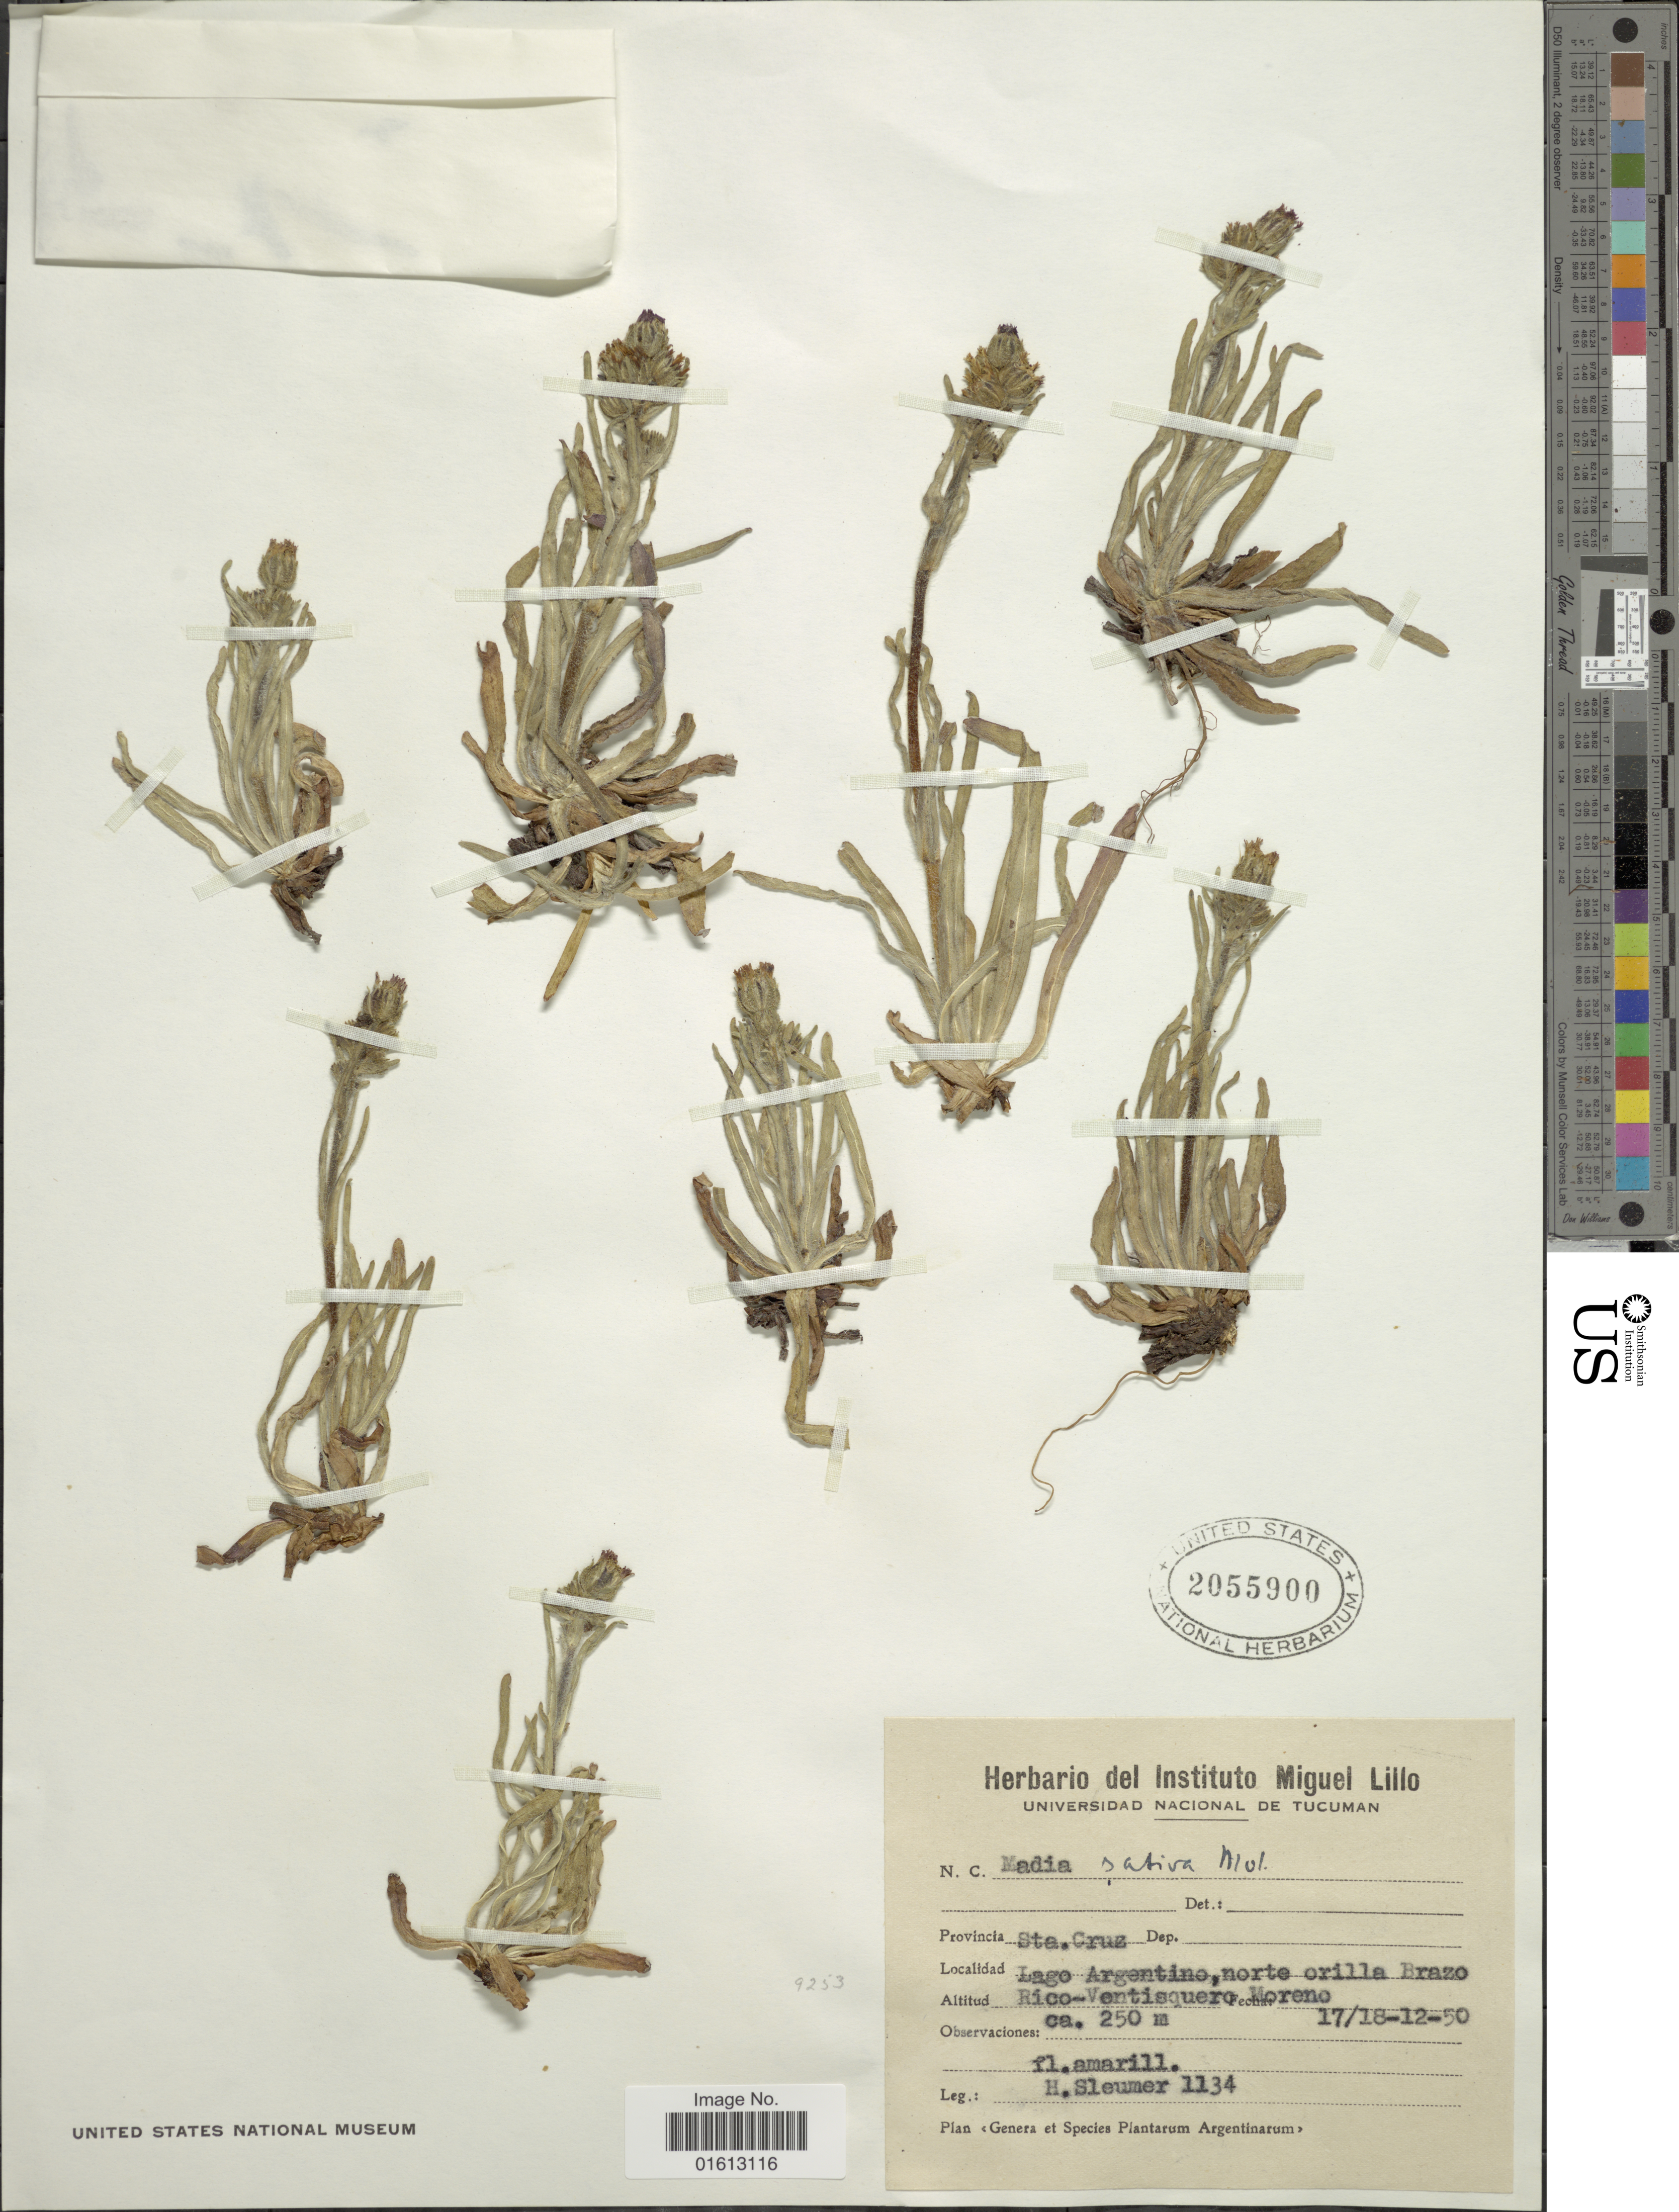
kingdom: Plantae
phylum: Tracheophyta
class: Magnoliopsida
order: Asterales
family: Asteraceae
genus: Madia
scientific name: Madia sativa subsp. sativa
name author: Molina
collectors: H. O. Sleumer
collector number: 1134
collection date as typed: Transcribed d/m/y: 17/12/50 to 18/12/50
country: Argentina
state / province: Santa Cruz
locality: Provincia Sta. Cruz, Lago Argentino, norte orilla Brazo Rico-Ventisquero Moreno.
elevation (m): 250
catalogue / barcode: US 2055900